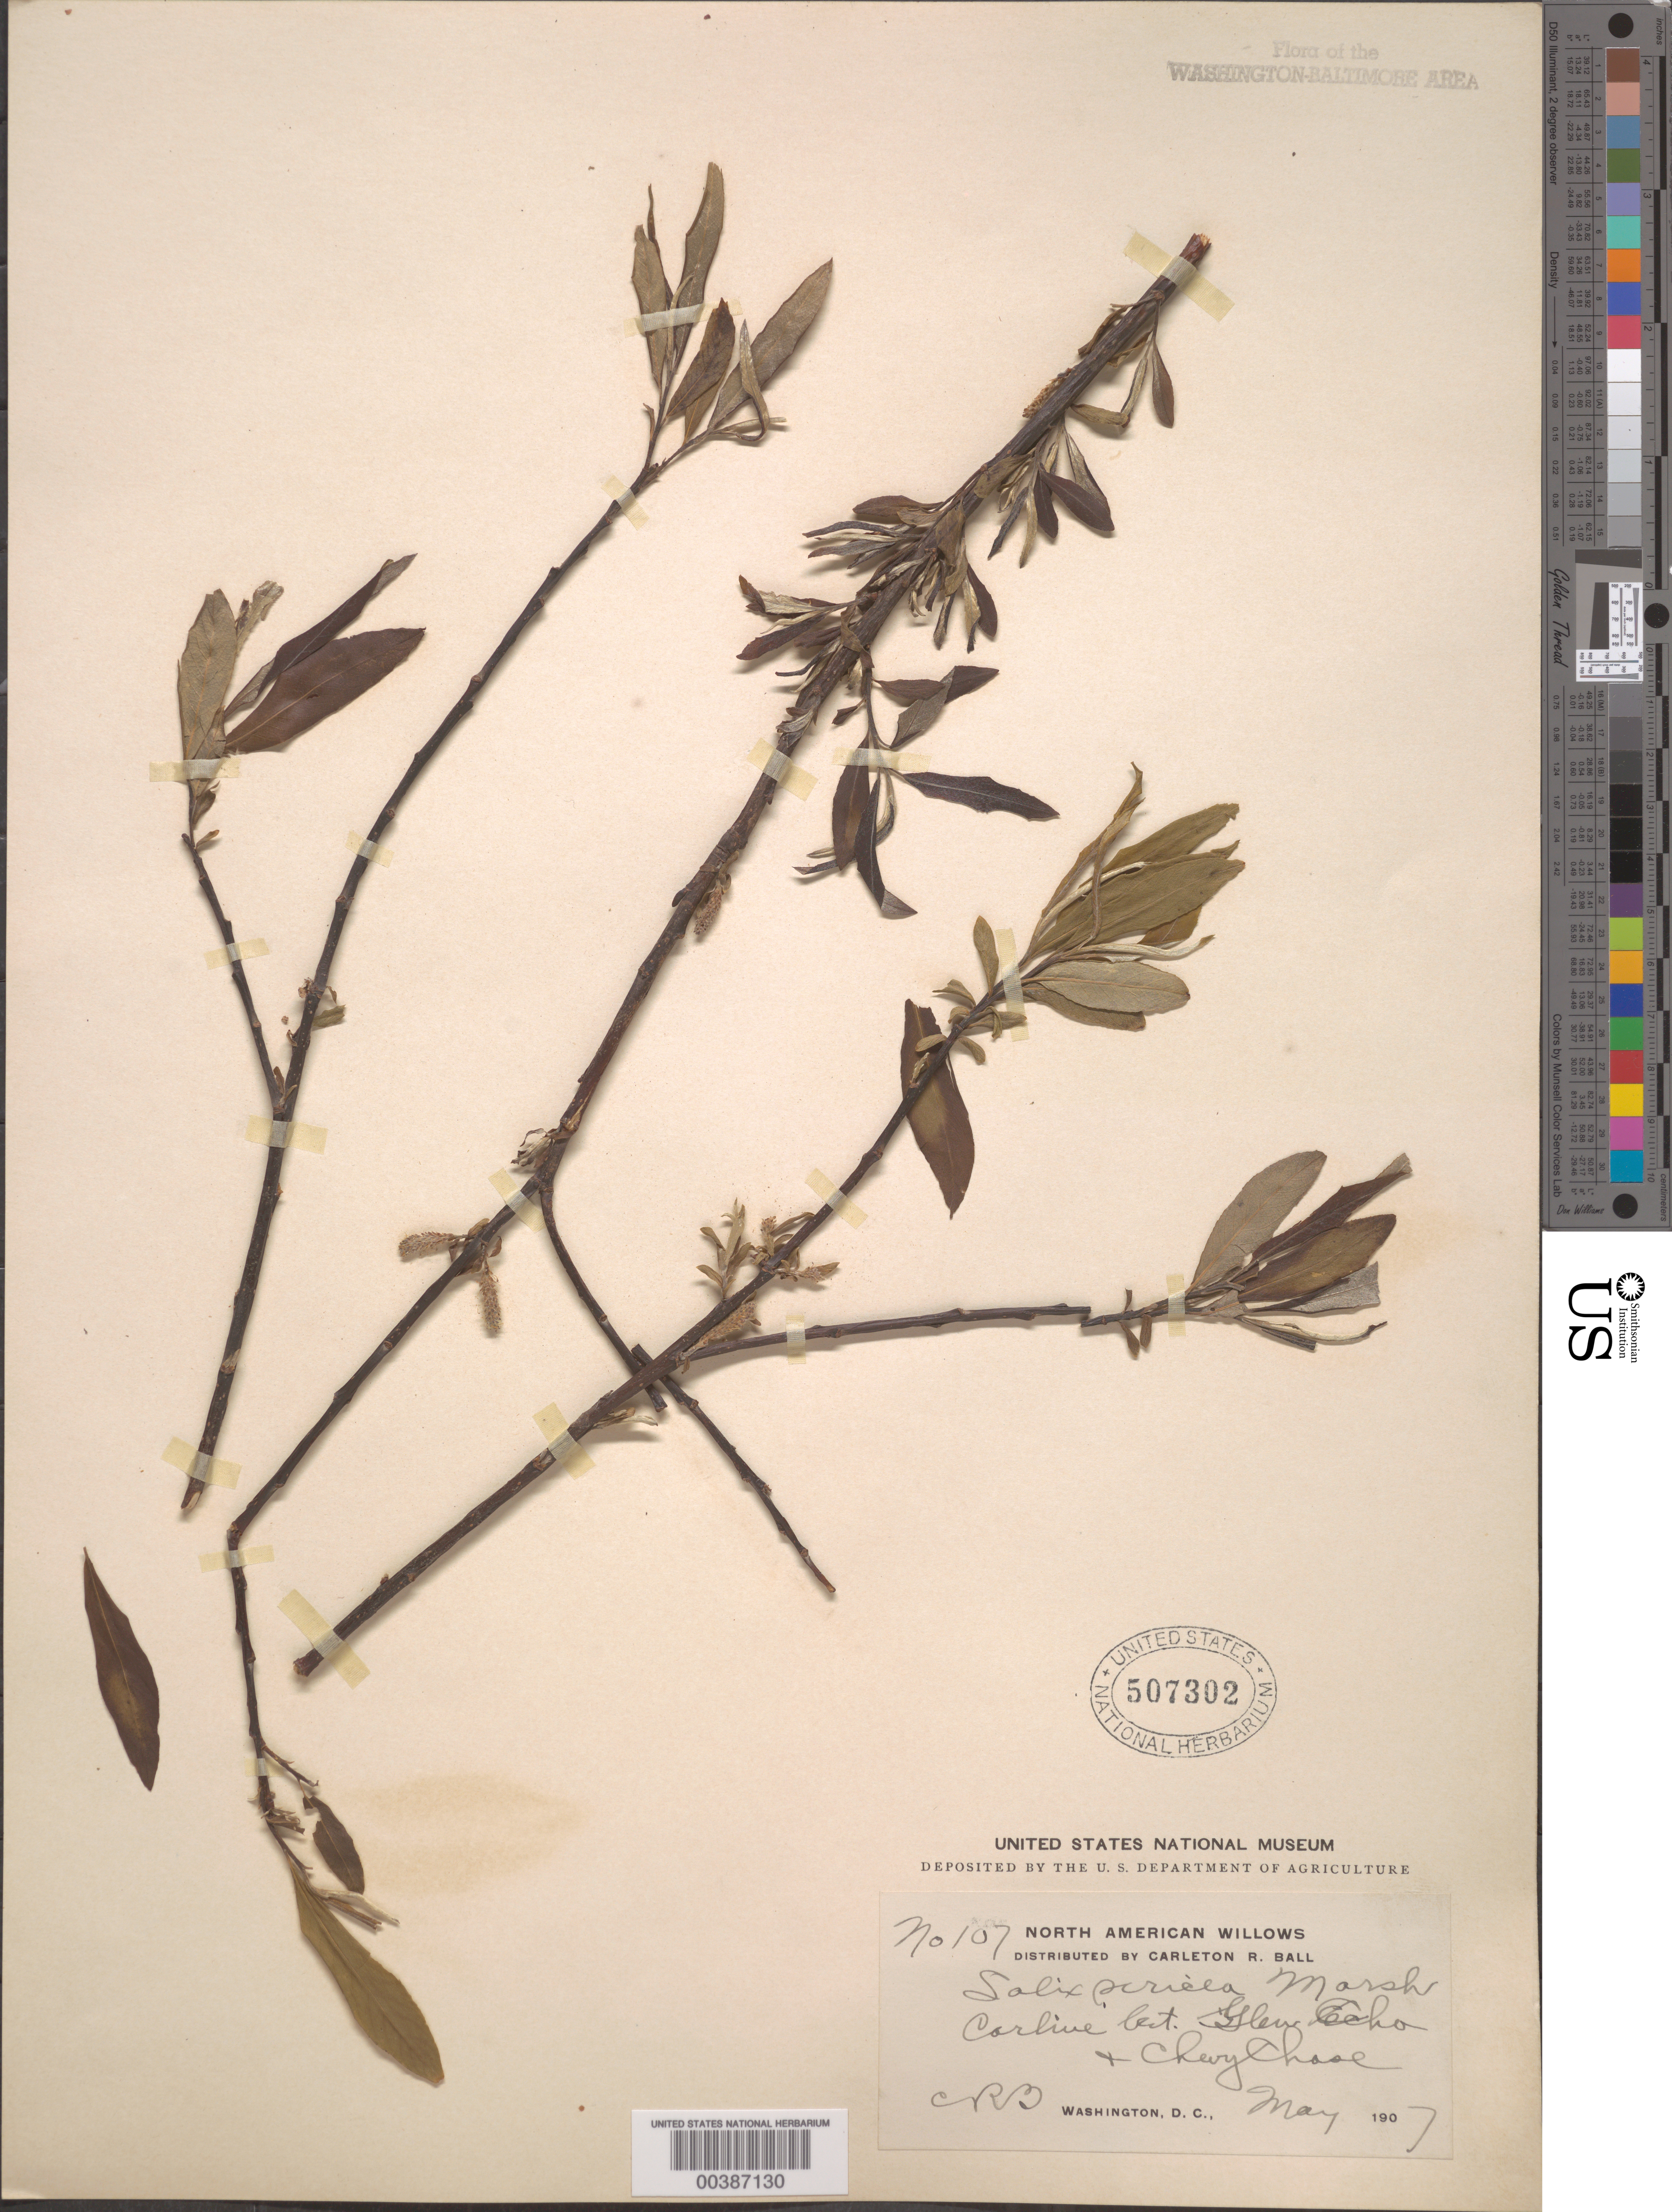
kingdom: Plantae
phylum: Tracheophyta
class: Magnoliopsida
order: Malpighiales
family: Salicaceae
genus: Salix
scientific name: Salix sericea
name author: Marshall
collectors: C. R. Ball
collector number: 107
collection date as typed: May 1907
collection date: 1907-05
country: United States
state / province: Maryland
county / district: Montgomery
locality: Car Line between Glen Echo and Chevy Chase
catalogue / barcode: US 507302